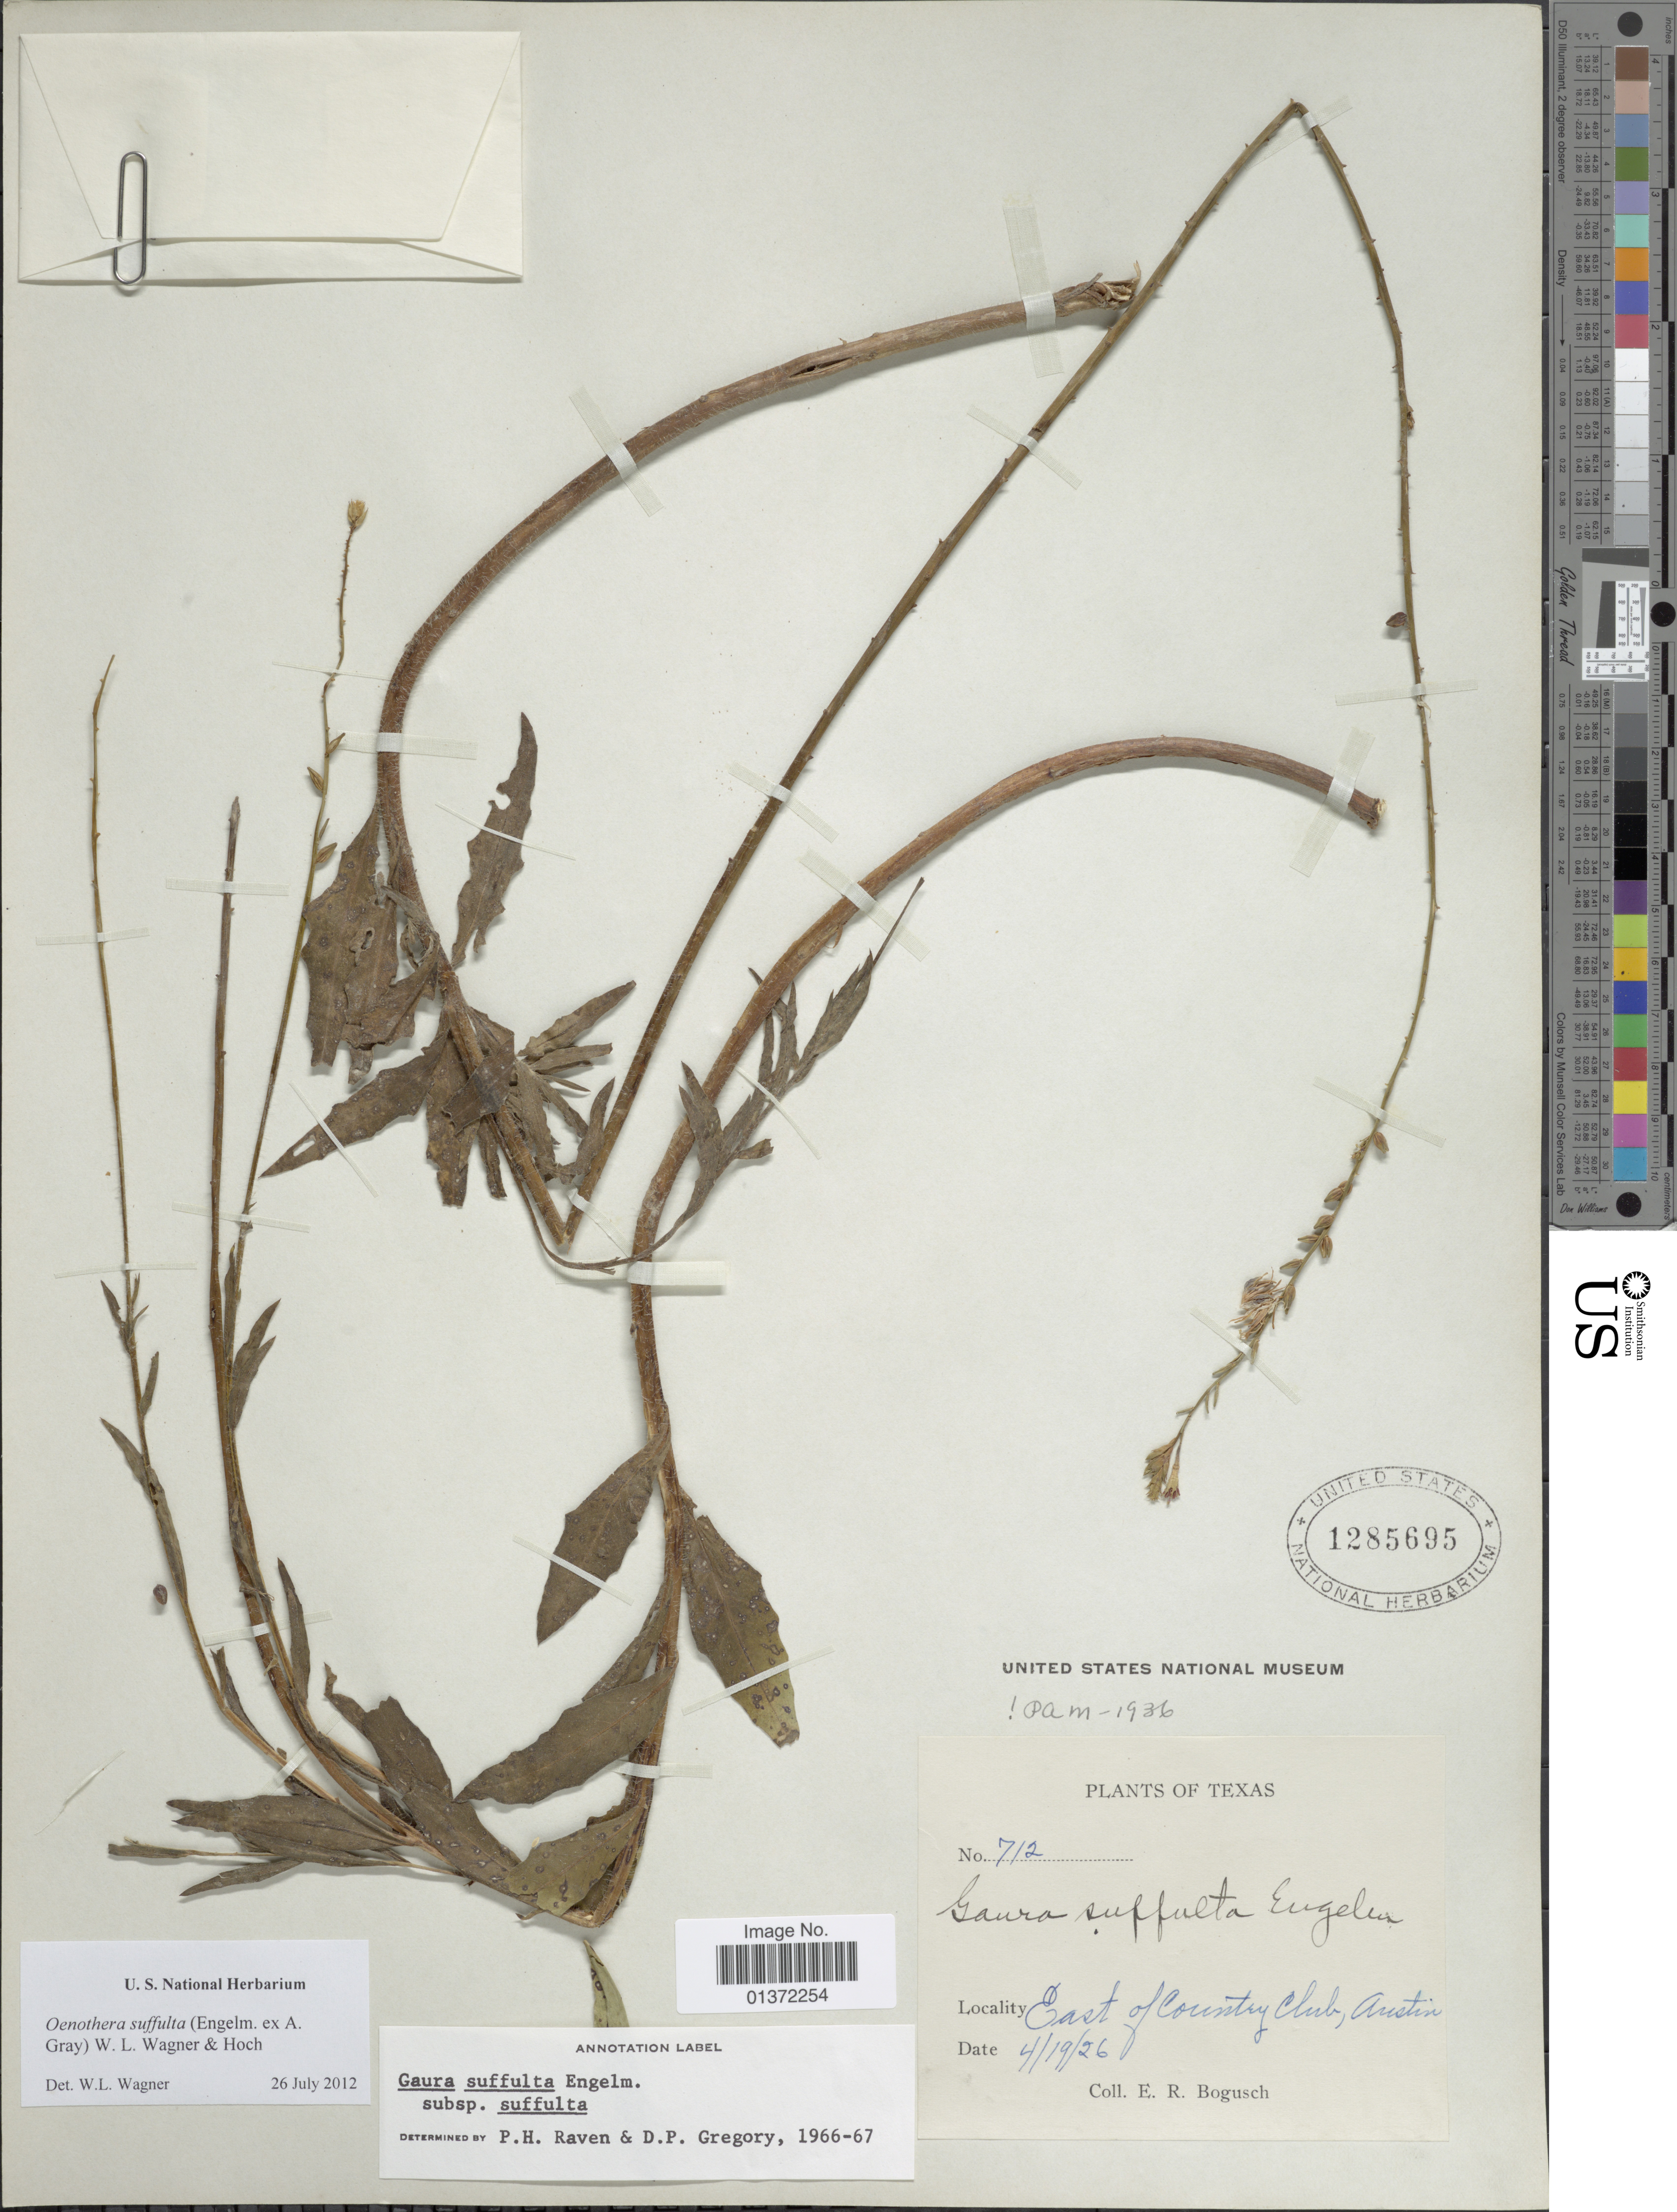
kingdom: Plantae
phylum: Tracheophyta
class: Magnoliopsida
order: Myrtales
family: Onagraceae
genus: Oenothera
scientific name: Oenothera suffulta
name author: (Engelm. ex A. Gray) W.L. Wagner & Hoch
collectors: E. Bogusch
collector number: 712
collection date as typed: Transcribed d/m/y: 19/4/26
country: United States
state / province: Texas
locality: East of Country Club, Austin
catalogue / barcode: US 1285695